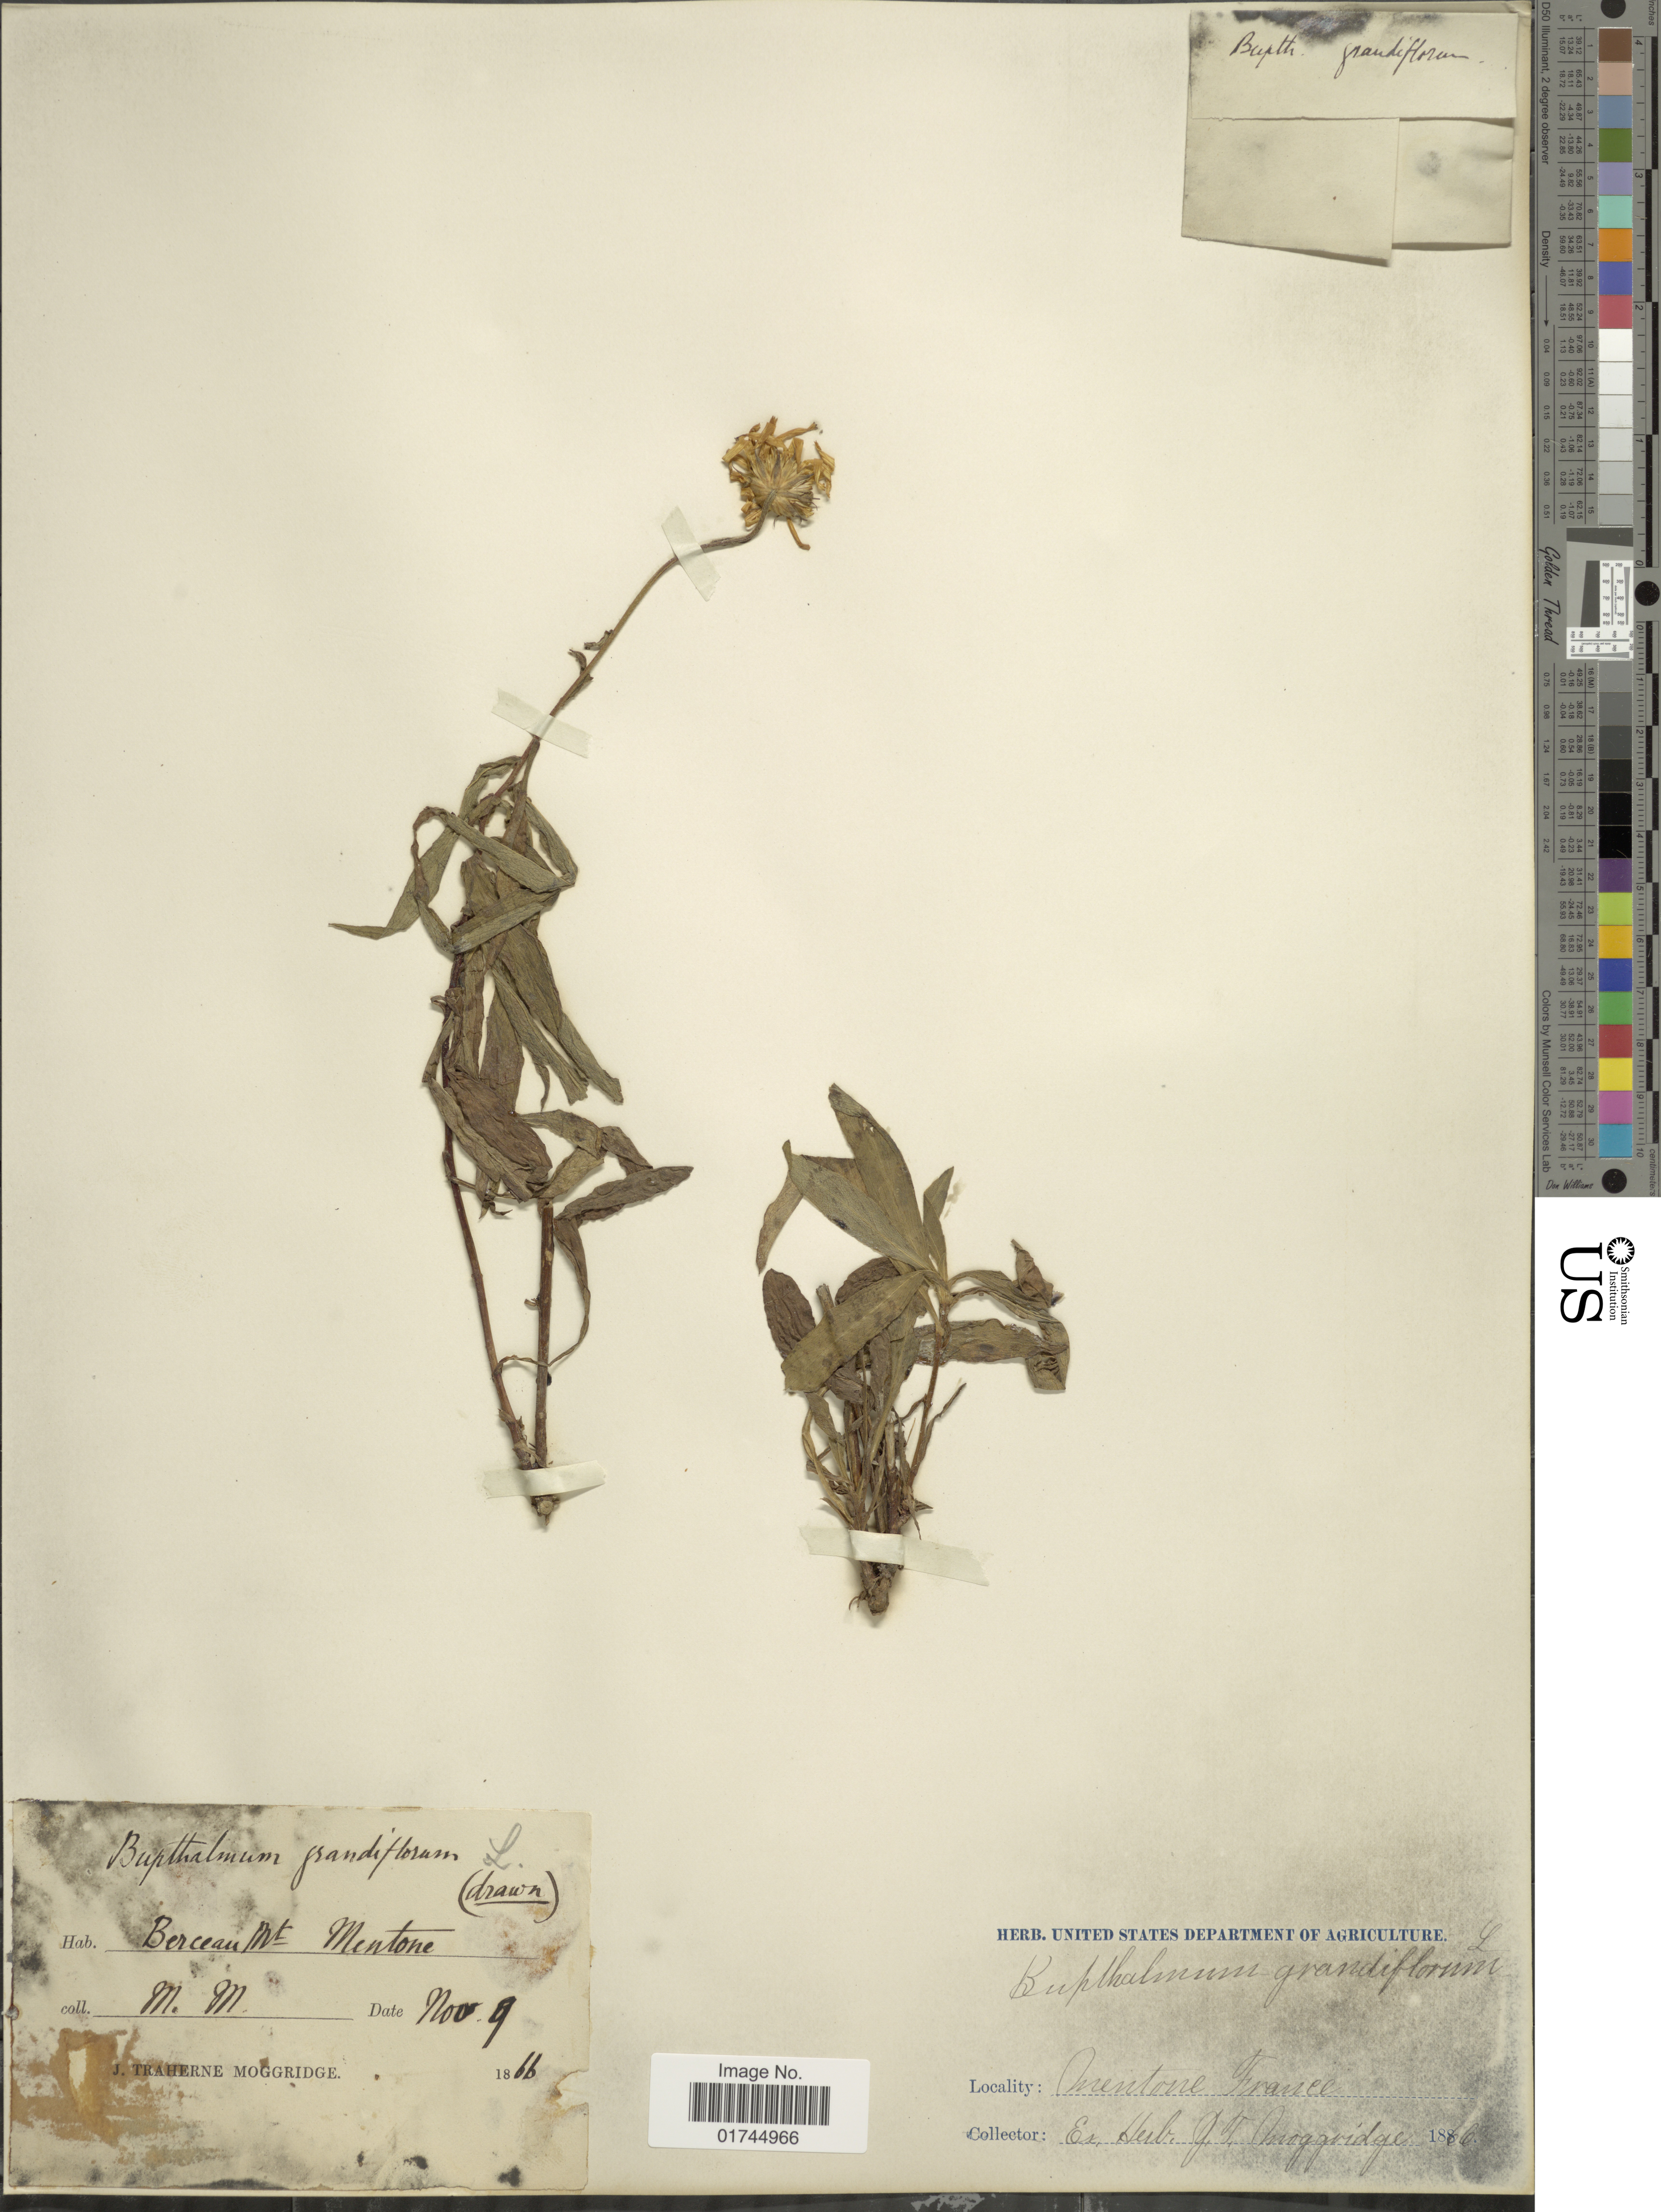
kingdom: Plantae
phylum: Tracheophyta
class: Magnoliopsida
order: Asterales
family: Asteraceae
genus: Buphthalmum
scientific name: Buphthalmum grandiflorum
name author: L.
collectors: J. T. Moggridge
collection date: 1866-11-09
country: France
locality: Berceau Mt. Mentone